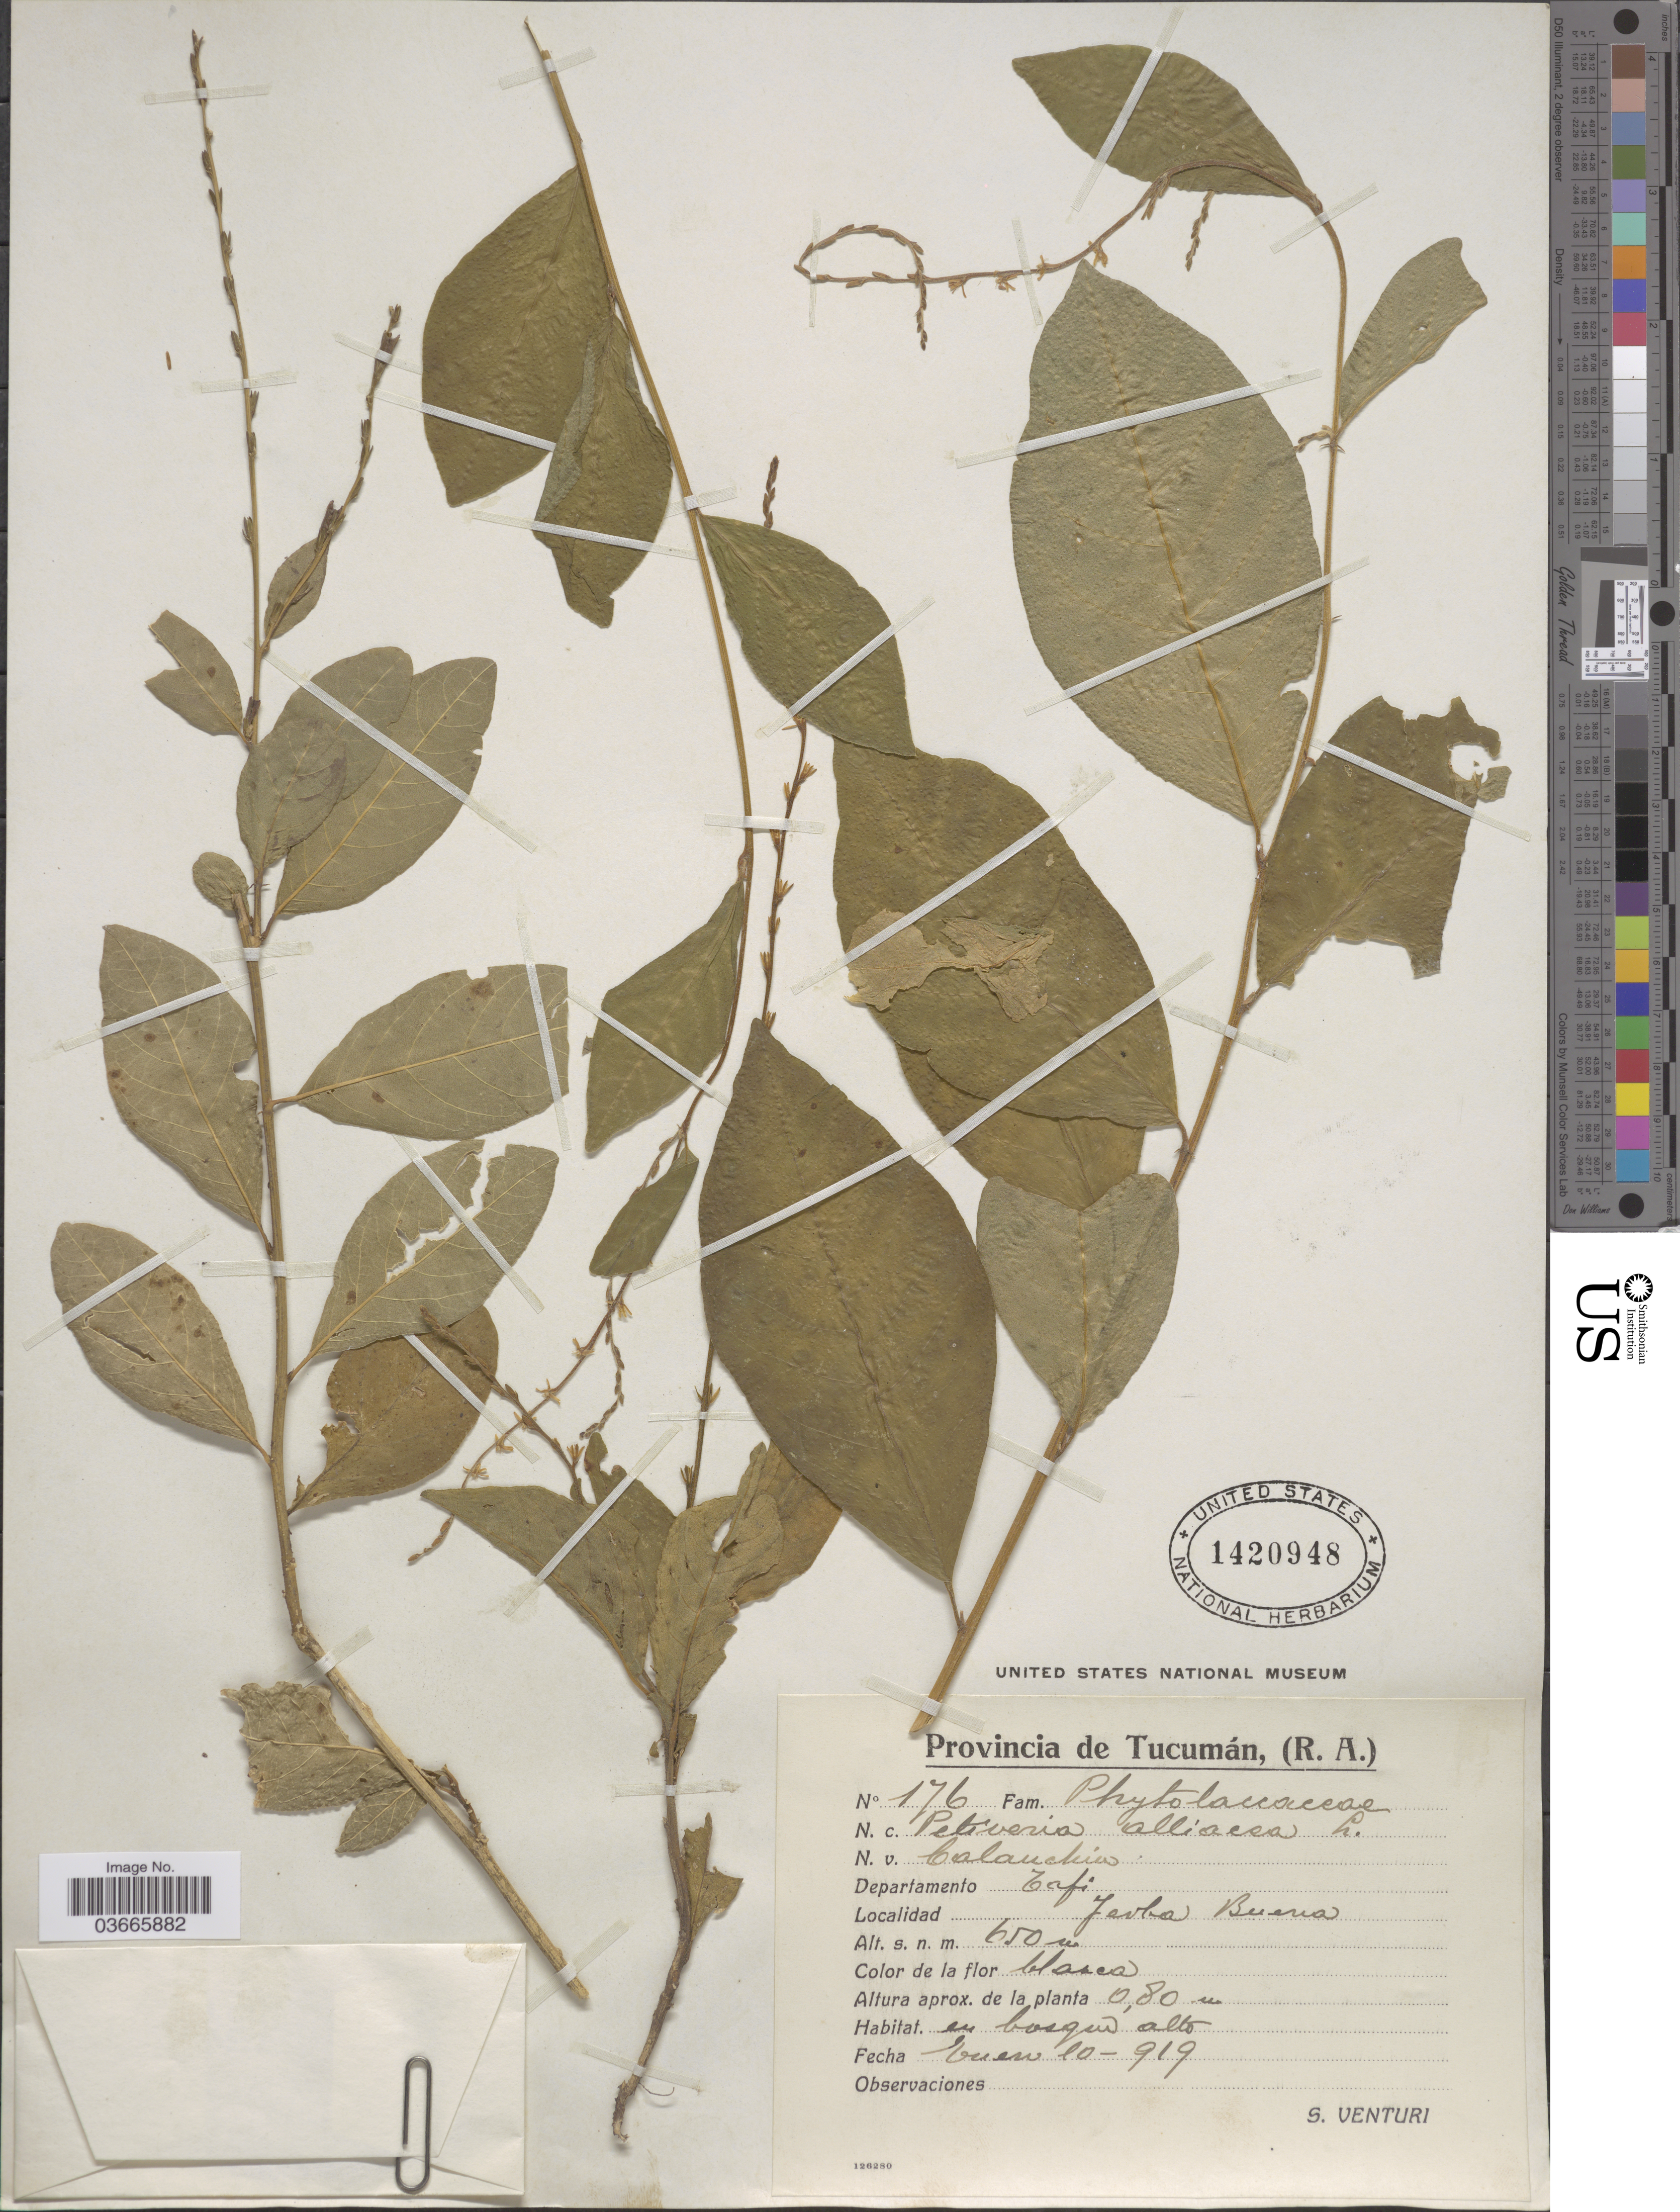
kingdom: Plantae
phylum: Tracheophyta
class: Magnoliopsida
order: Caryophyllales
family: Phytolaccaceae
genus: Petiveria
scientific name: Petiveria alliacea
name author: L.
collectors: S. Venturi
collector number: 176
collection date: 1919-01-10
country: Argentina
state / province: Tucuman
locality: (R. A.), Departamento Tafi. Yerba Buena.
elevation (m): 650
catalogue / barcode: US 1420948